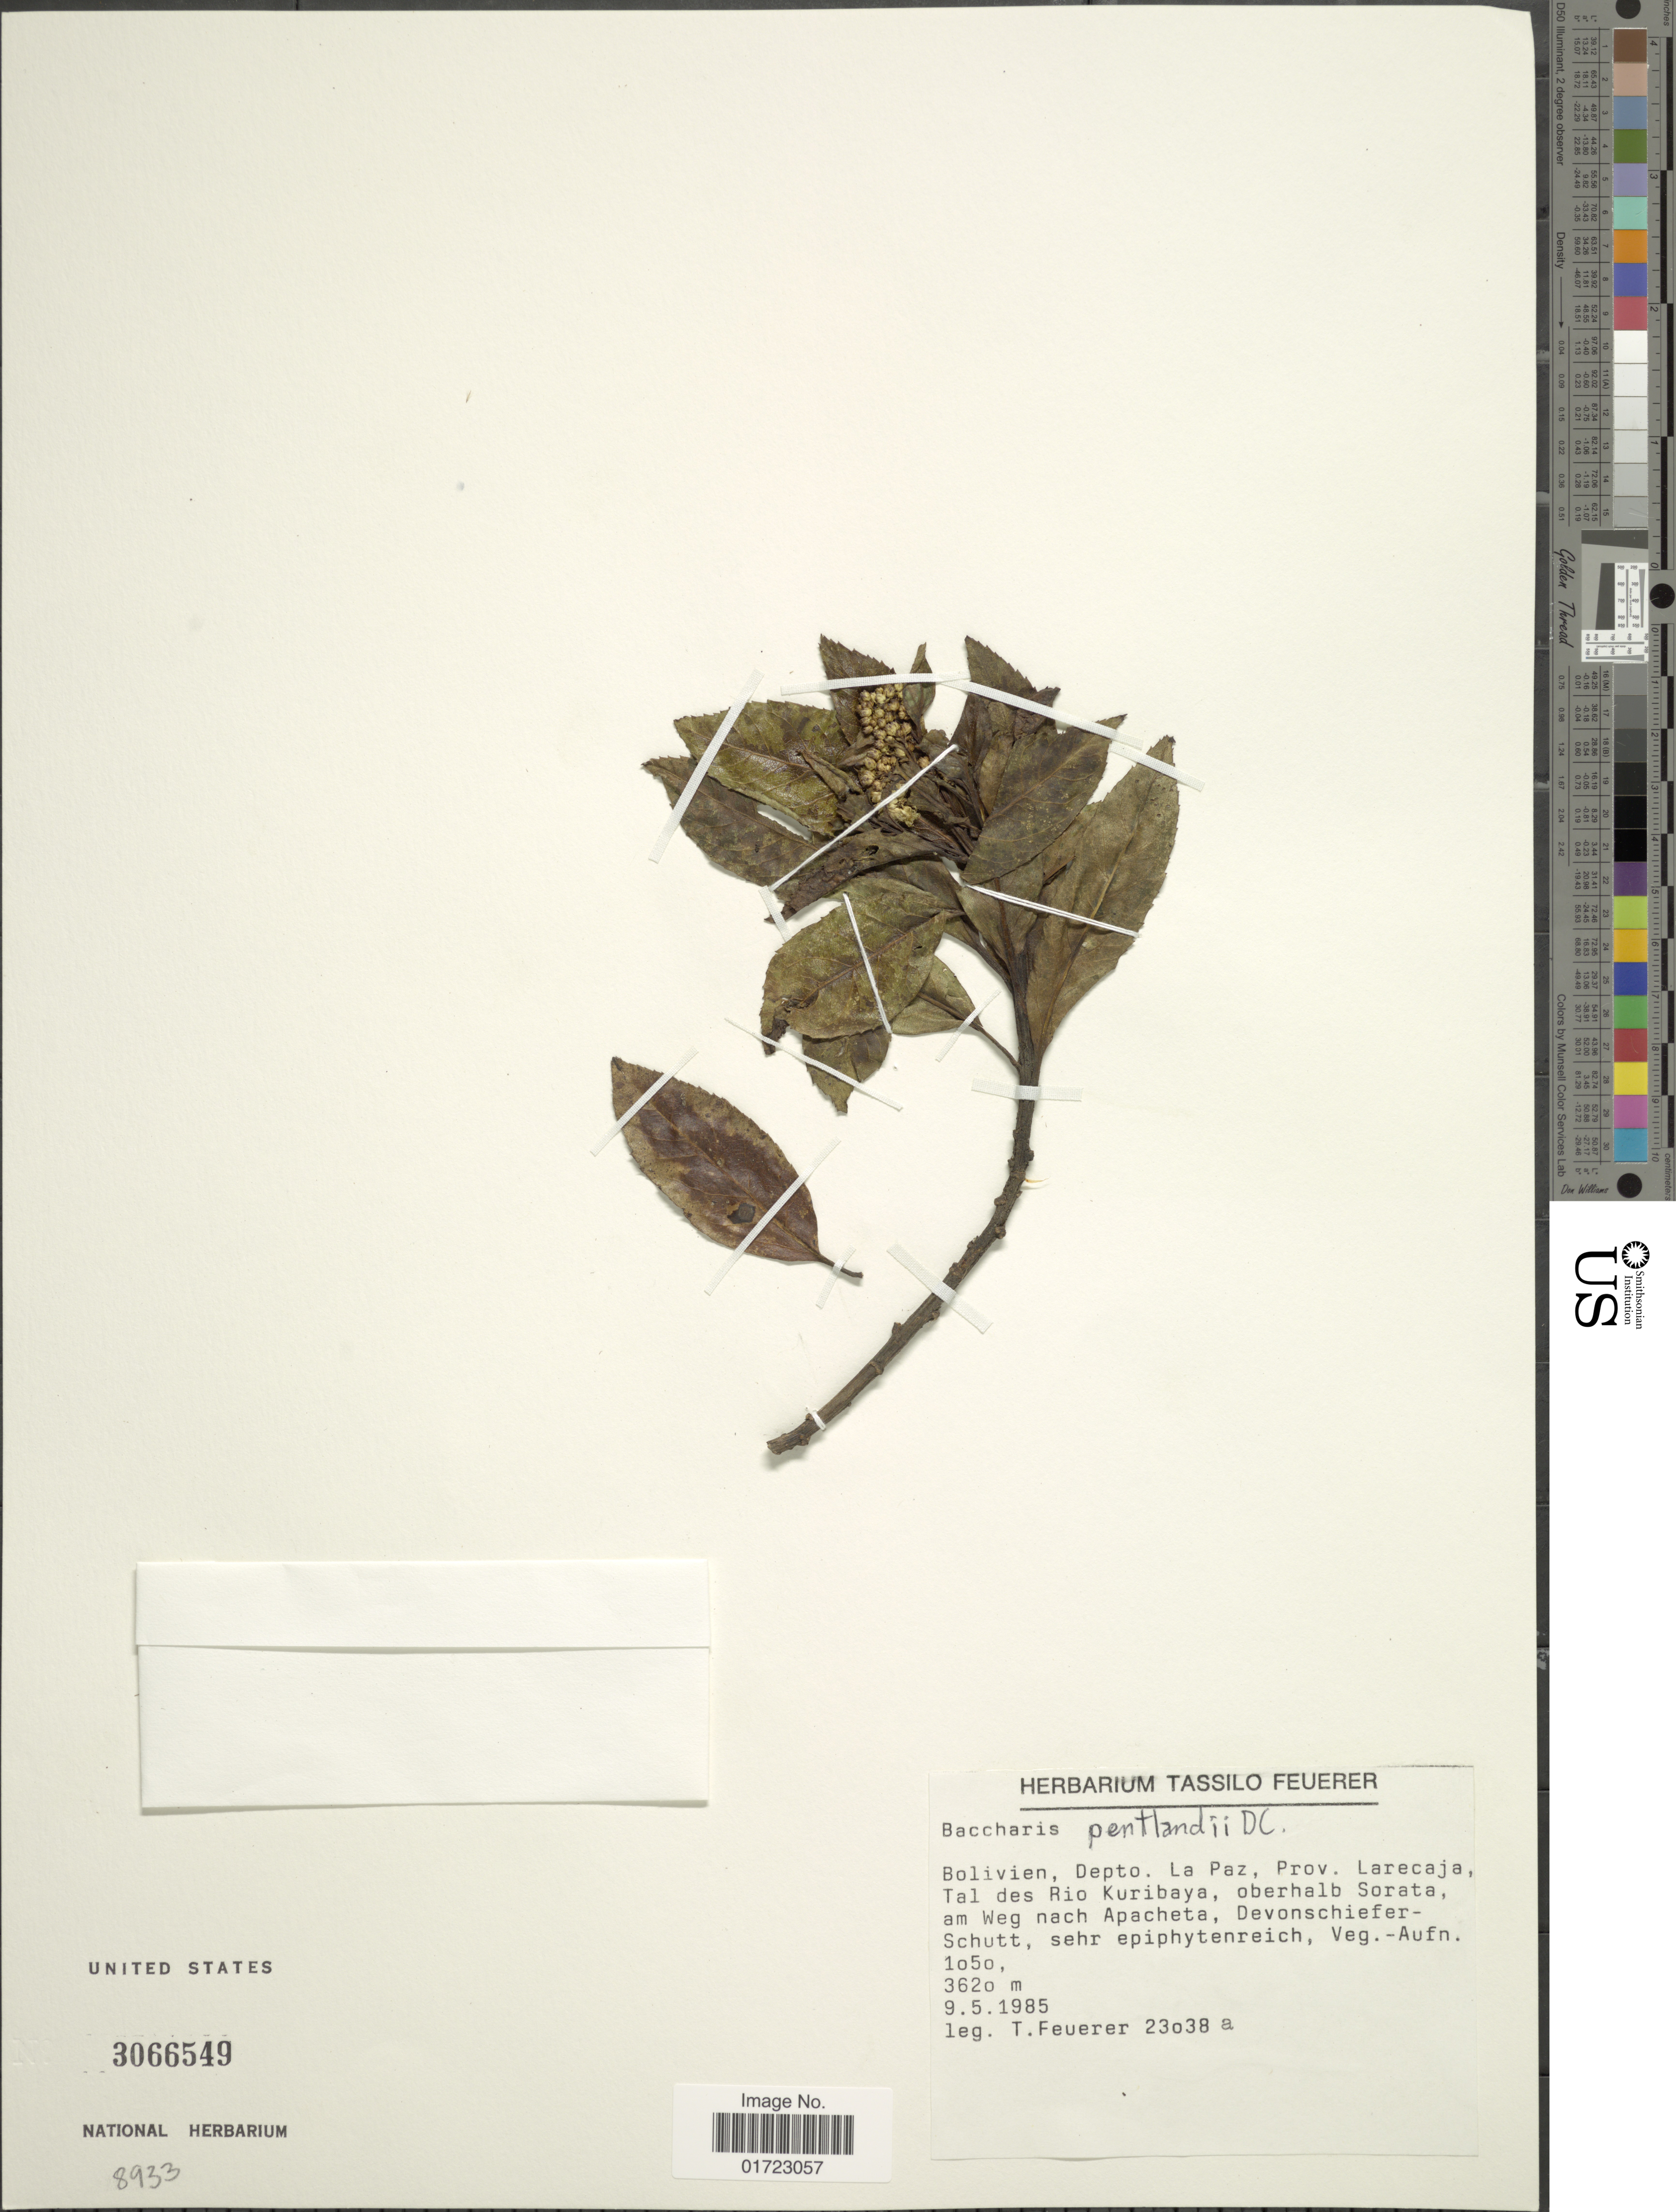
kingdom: Plantae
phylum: Tracheophyta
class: Magnoliopsida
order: Asterales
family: Asteraceae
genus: Baccharis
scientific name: Baccharis pentlandii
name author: DC.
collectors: T. Feuerer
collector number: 23o38a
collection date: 1985-05-09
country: Bolivia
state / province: La Paz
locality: Prov. Larecaja, Tal des Rio Kuribaya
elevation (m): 3620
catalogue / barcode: US 3066549